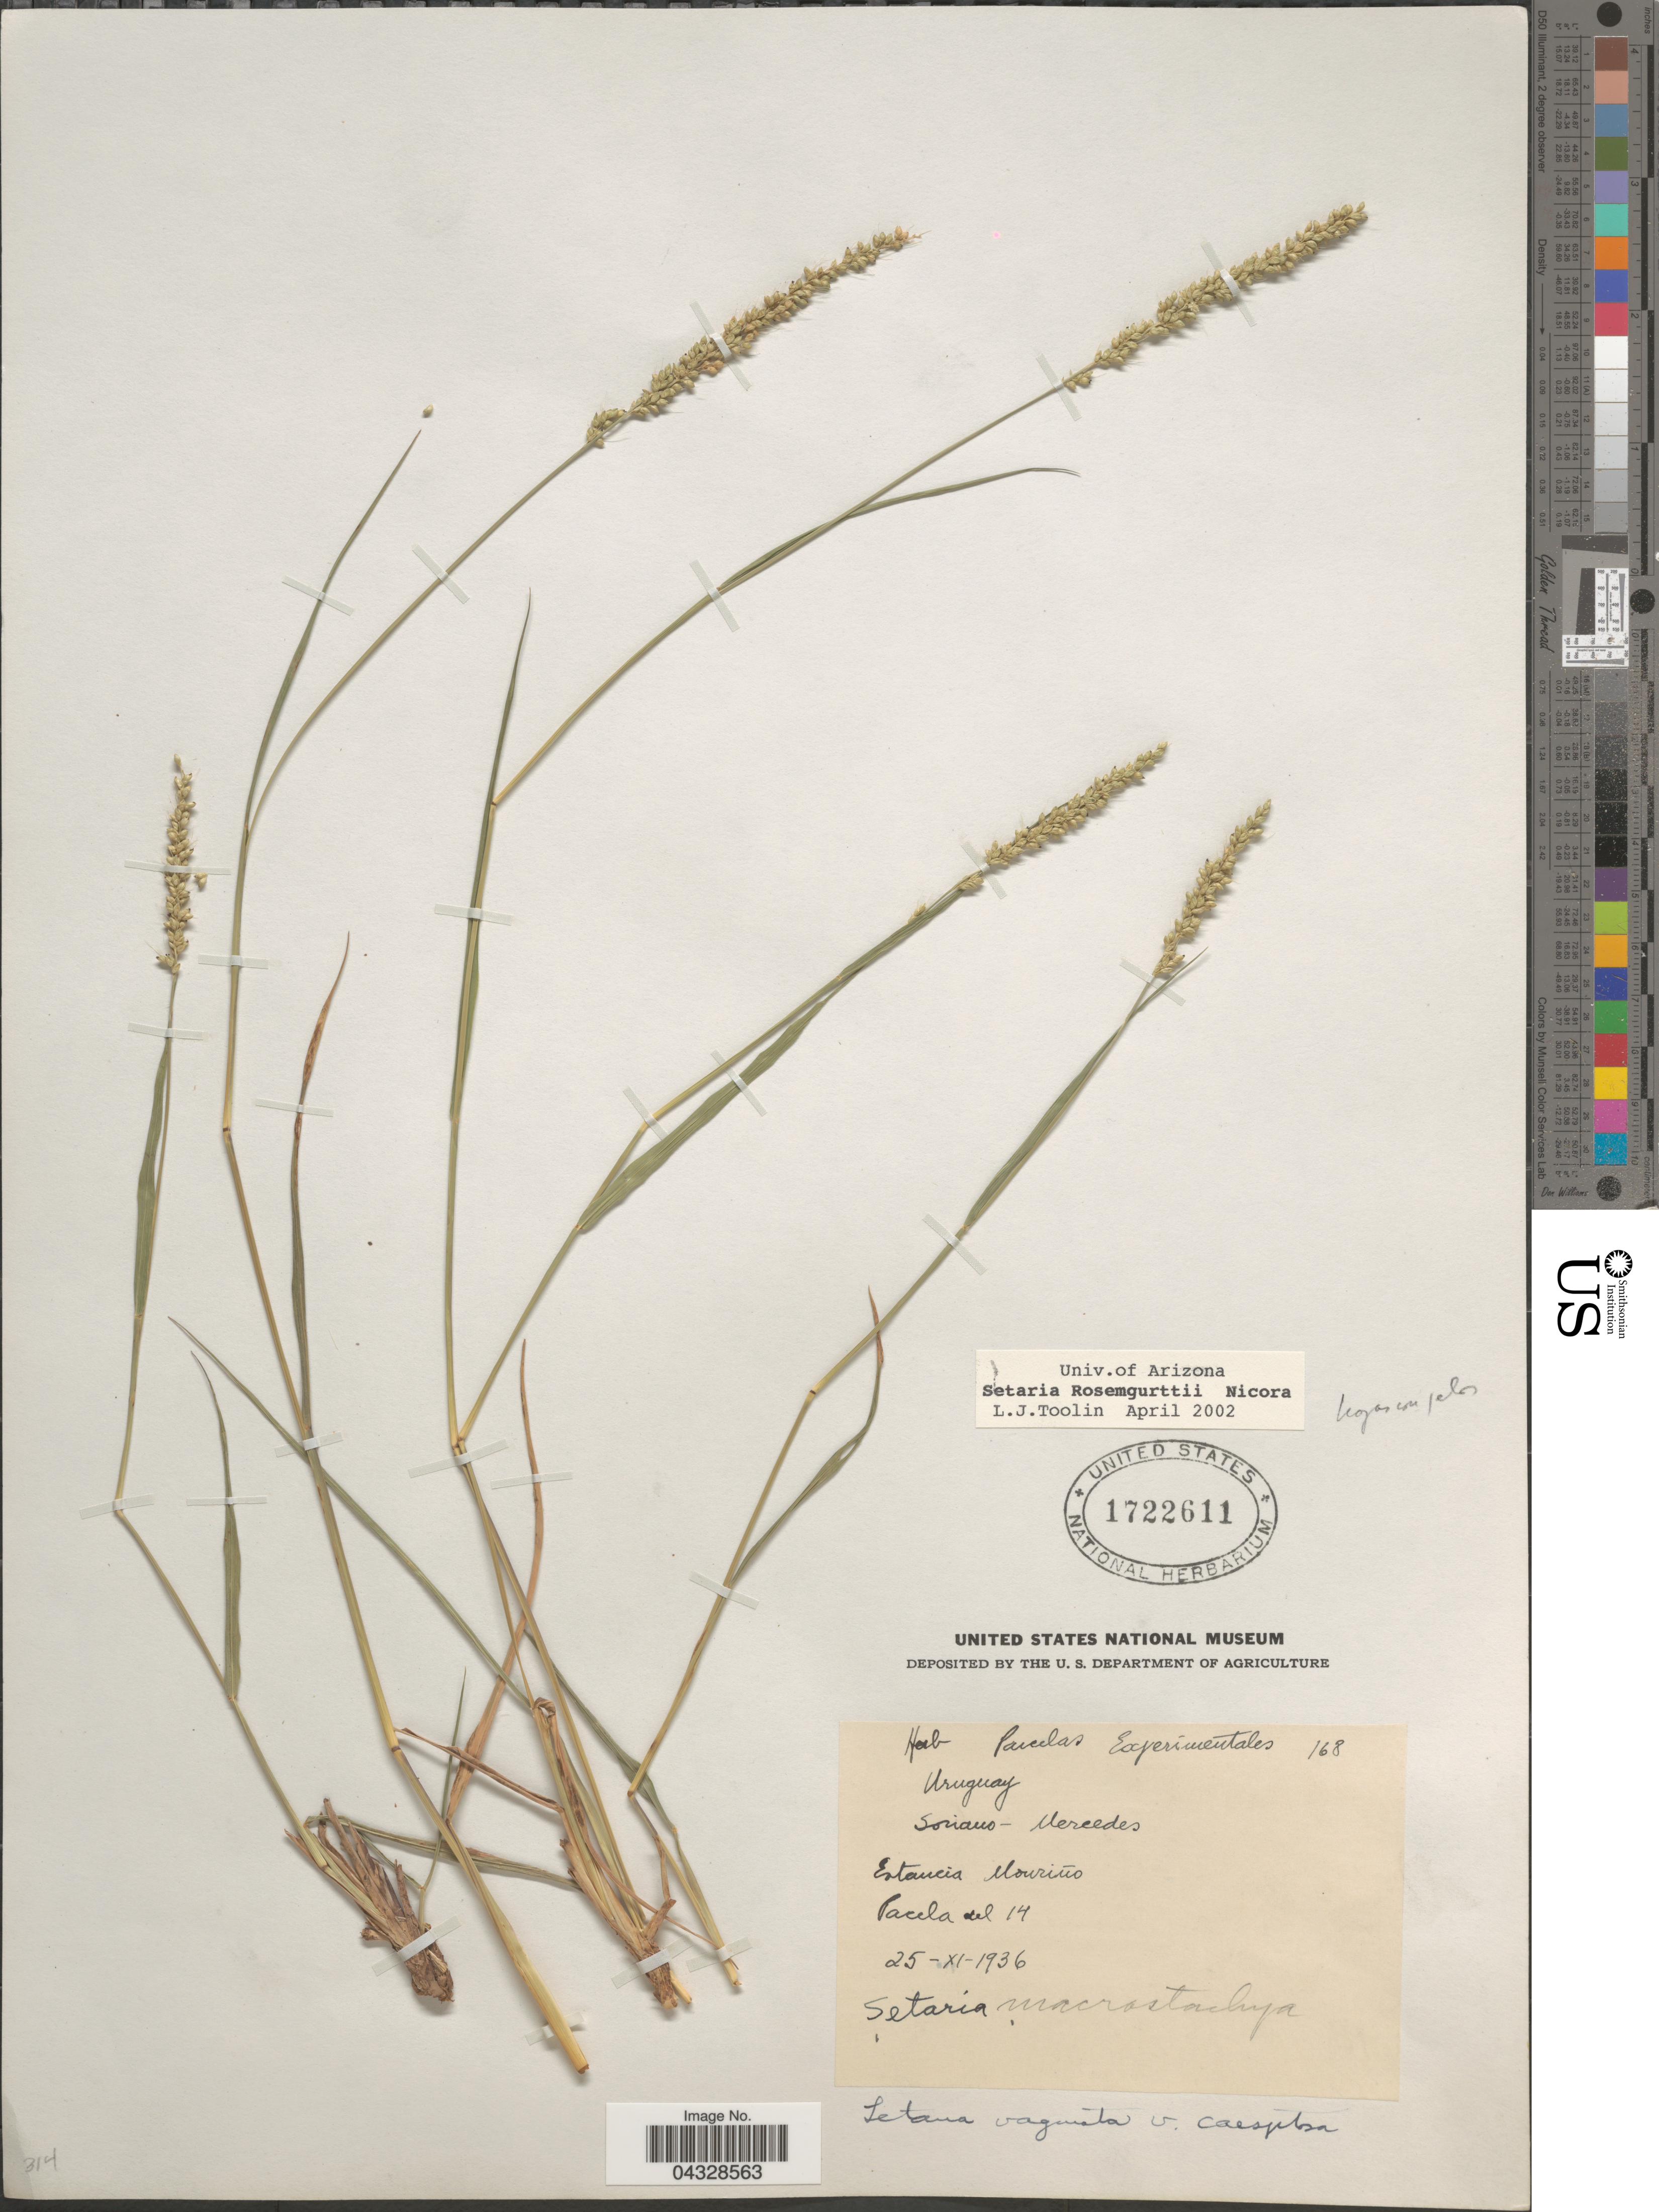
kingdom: Plantae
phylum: Tracheophyta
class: Liliopsida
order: Poales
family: Poaceae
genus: Setaria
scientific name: Setaria rosengurttii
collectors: ex herb. Parcelas Experimentales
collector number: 168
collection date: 1936-11-25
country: Uruguay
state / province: Soriano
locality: Soriano - Mercedes. Estancia Mouriño. Parcela del 14.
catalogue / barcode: US 1722611